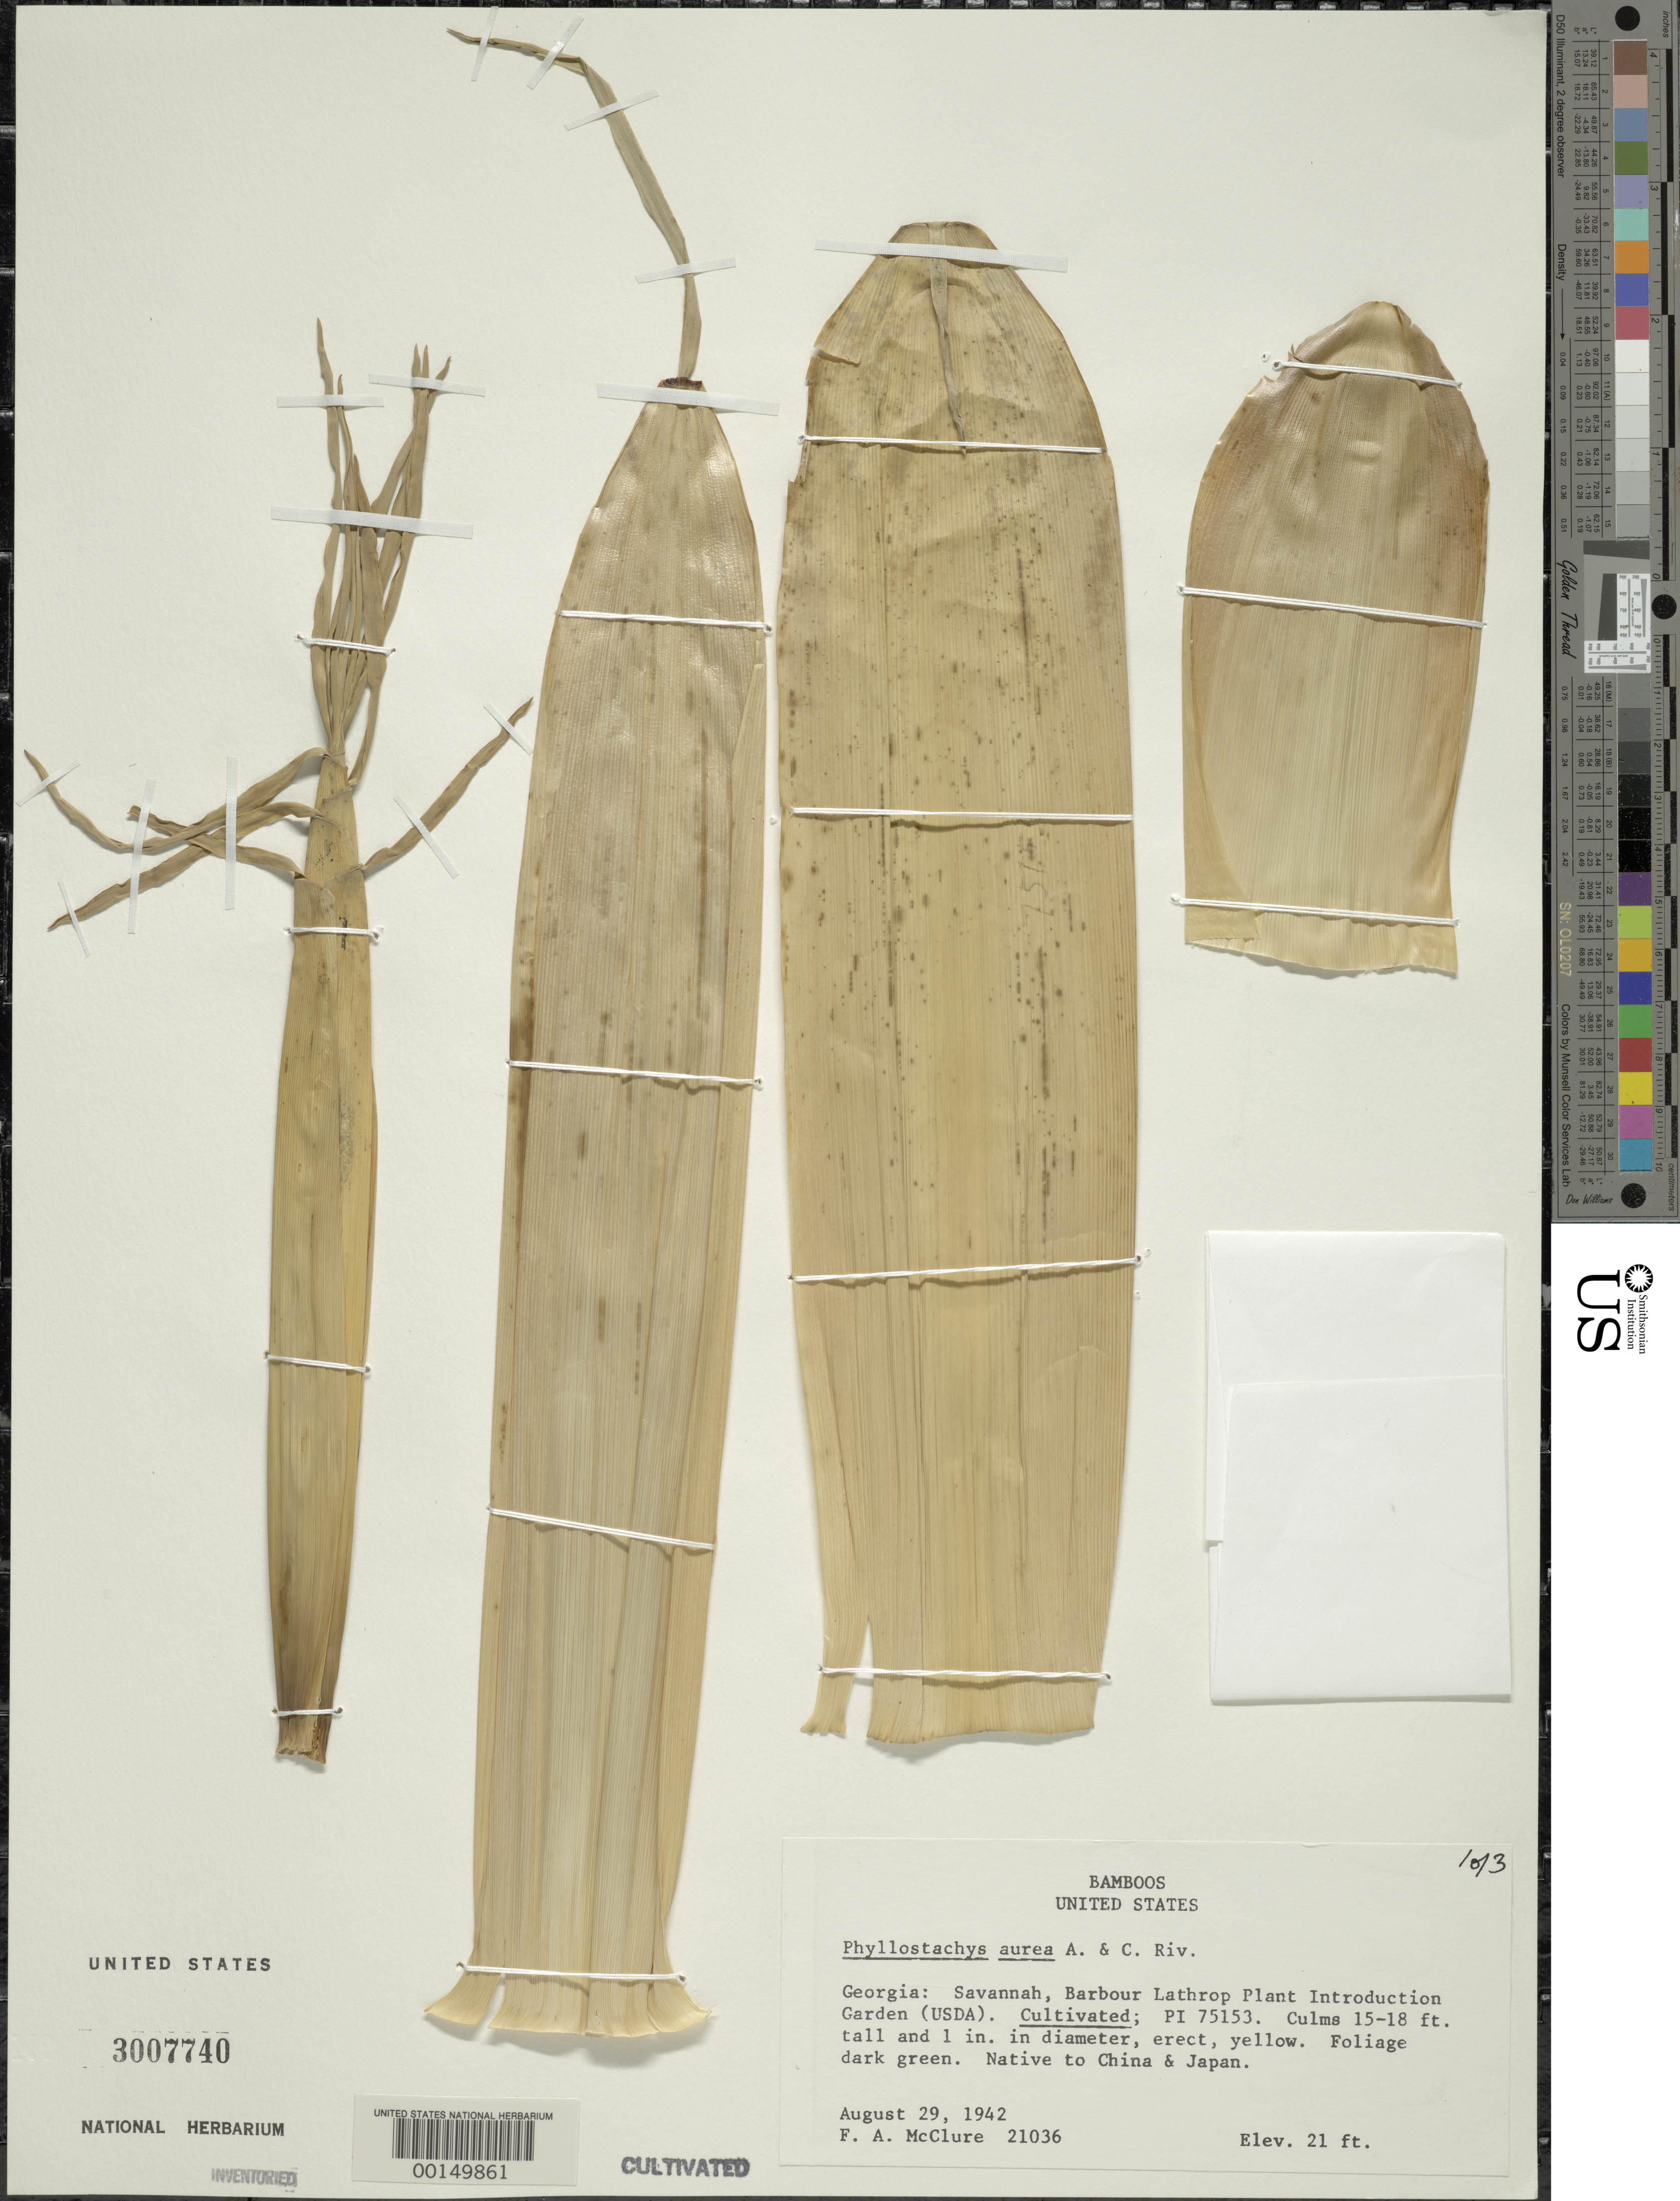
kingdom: Plantae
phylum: Tracheophyta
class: Liliopsida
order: Poales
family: Poaceae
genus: Phyllostachys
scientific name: Phyllostachys aurea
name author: Rivière & C. Rivière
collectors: F. A. McClure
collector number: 21036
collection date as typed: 29 Aug 1942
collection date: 1942-08-29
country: United States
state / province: Georgia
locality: Savannah, barbour lathrop plant intro, garden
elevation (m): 6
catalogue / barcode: US 3007740